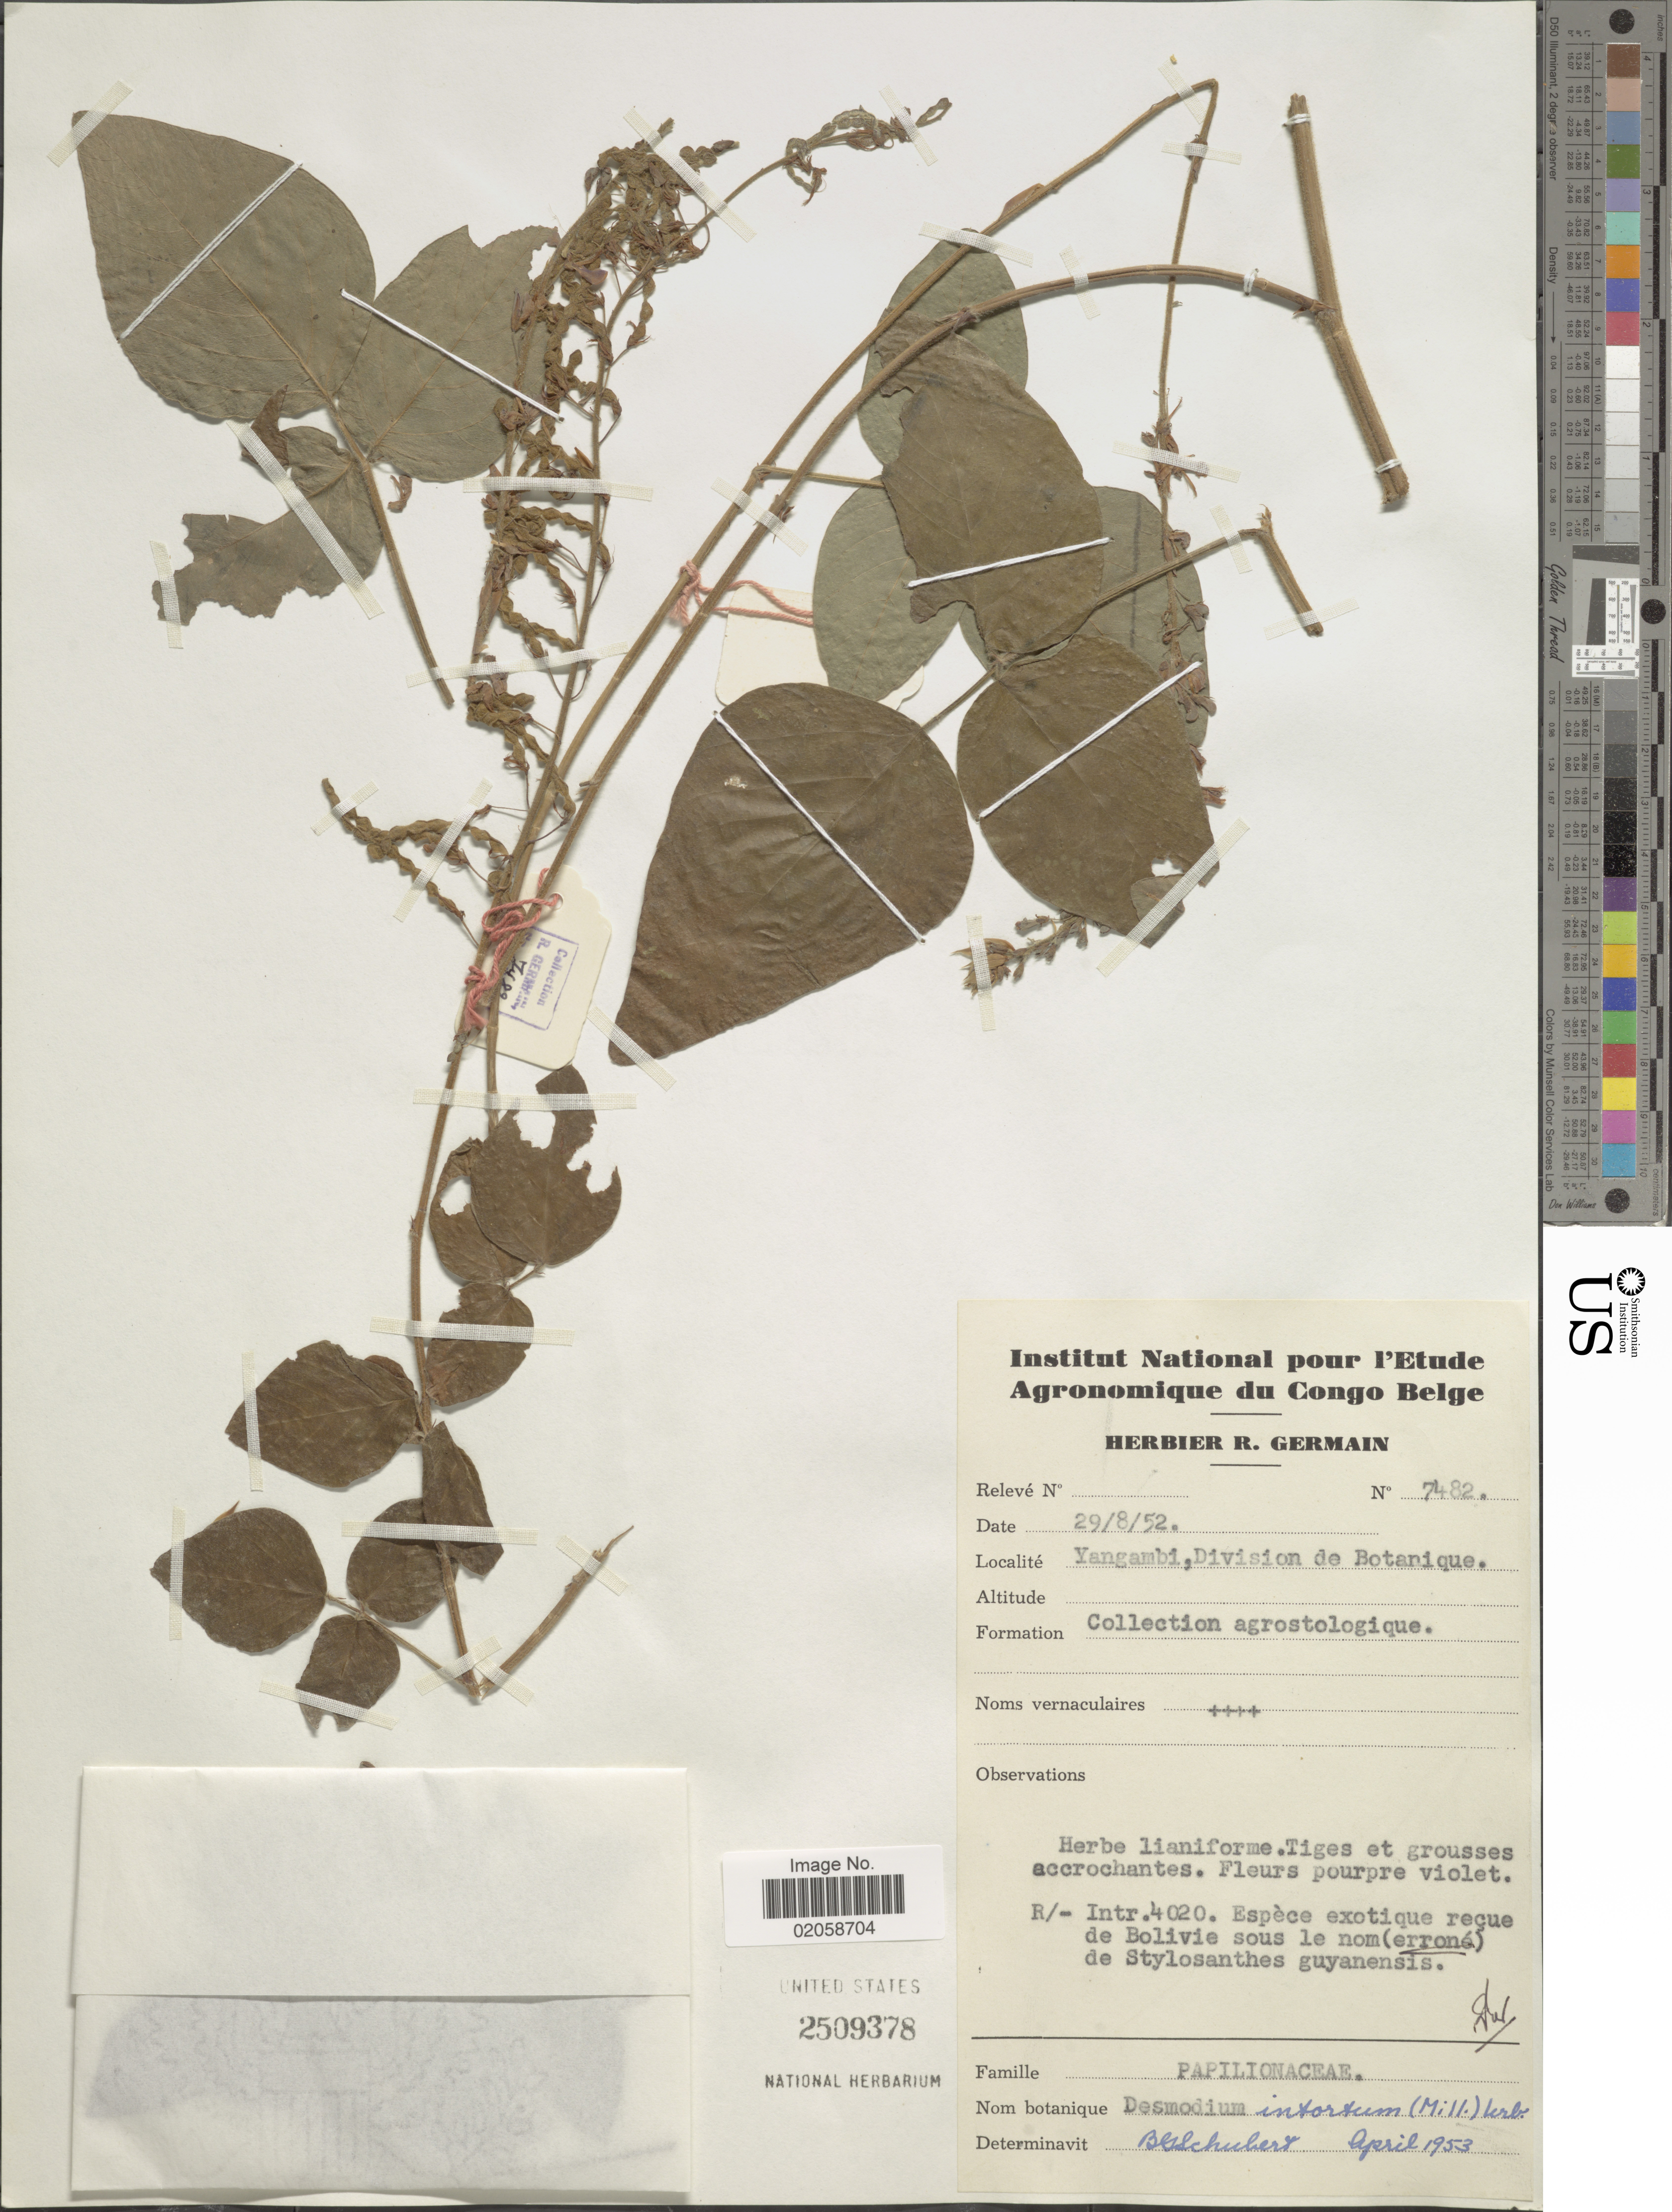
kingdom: Plantae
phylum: Tracheophyta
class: Magnoliopsida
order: Fabales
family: Fabaceae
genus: Desmodium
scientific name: Desmodium intortum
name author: (Mill.) Urb.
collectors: R. Germain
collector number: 7482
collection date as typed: Transcribed d/m/y: 29/8/52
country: Congo, Democratic Republic of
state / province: Tshopo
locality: Yangambi, Division de Botanique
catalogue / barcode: US 2509378